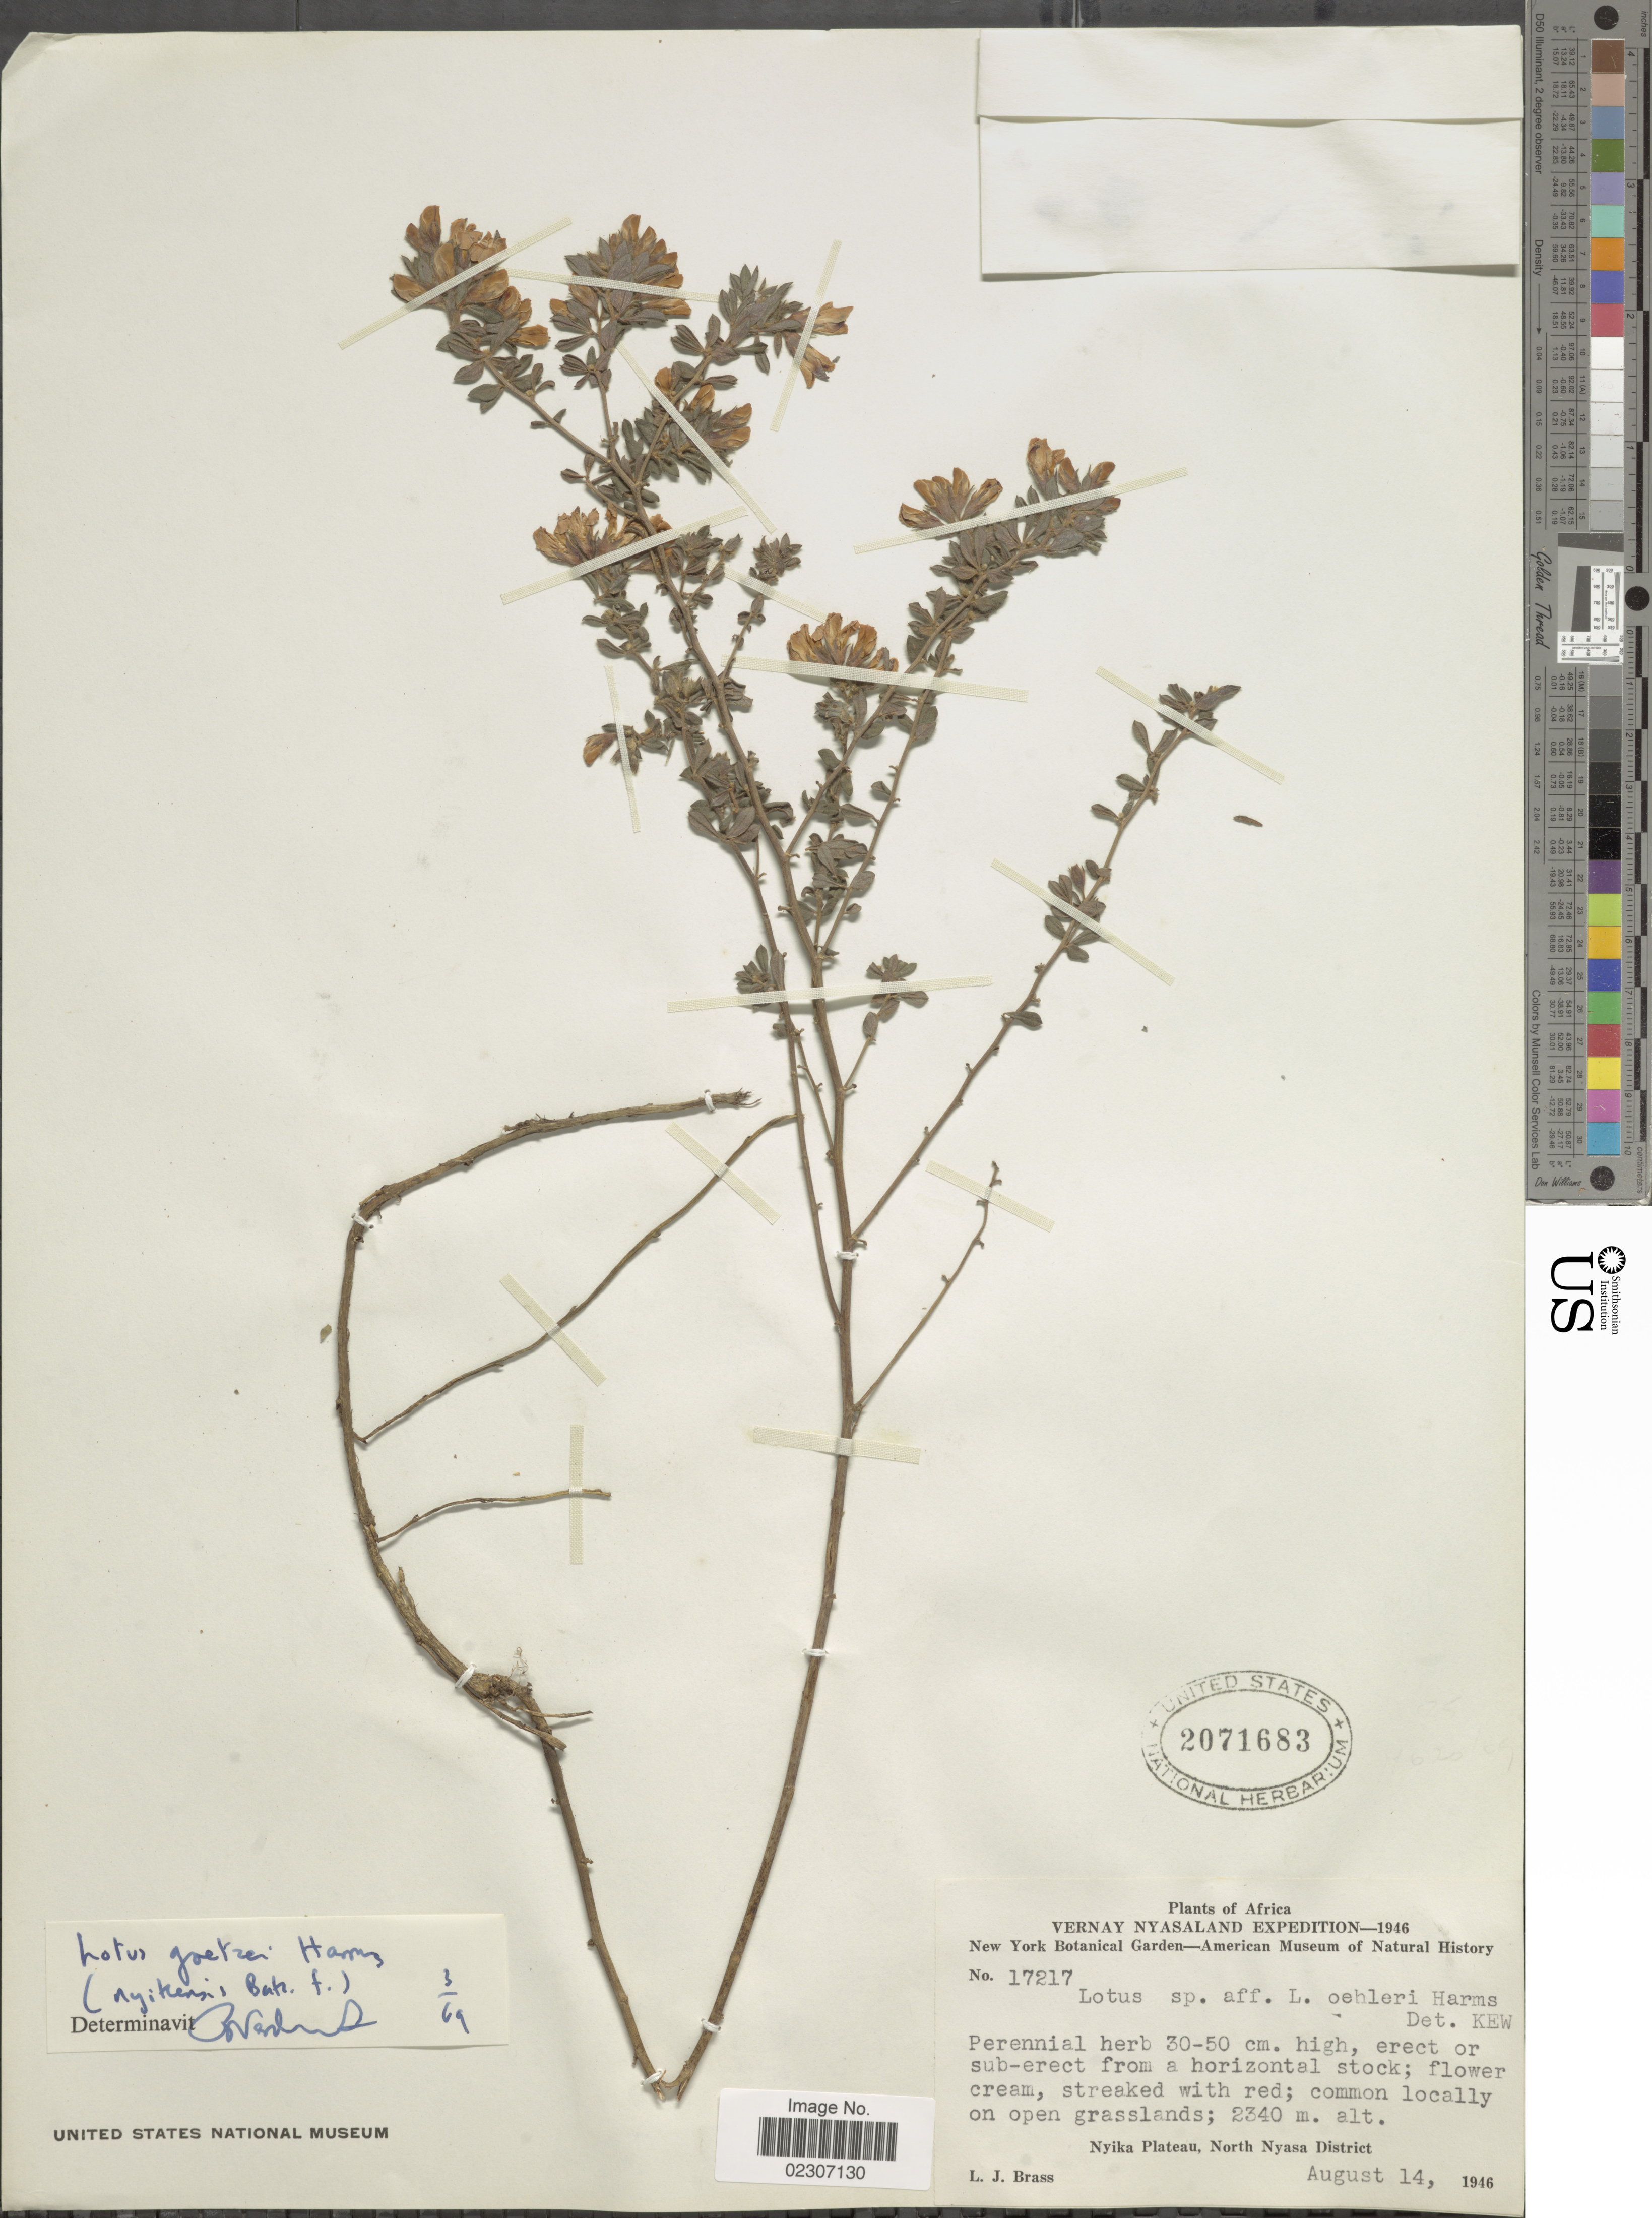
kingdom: Plantae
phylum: Tracheophyta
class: Magnoliopsida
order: Fabales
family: Fabaceae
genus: Lotus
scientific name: Lotus goetzei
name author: Harms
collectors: L. J. Brass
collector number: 17217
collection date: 1946-08-14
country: Malawi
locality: Nyasaland, Nyika Plateau, North Nyassa District.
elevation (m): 2340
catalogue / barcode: US 2071683